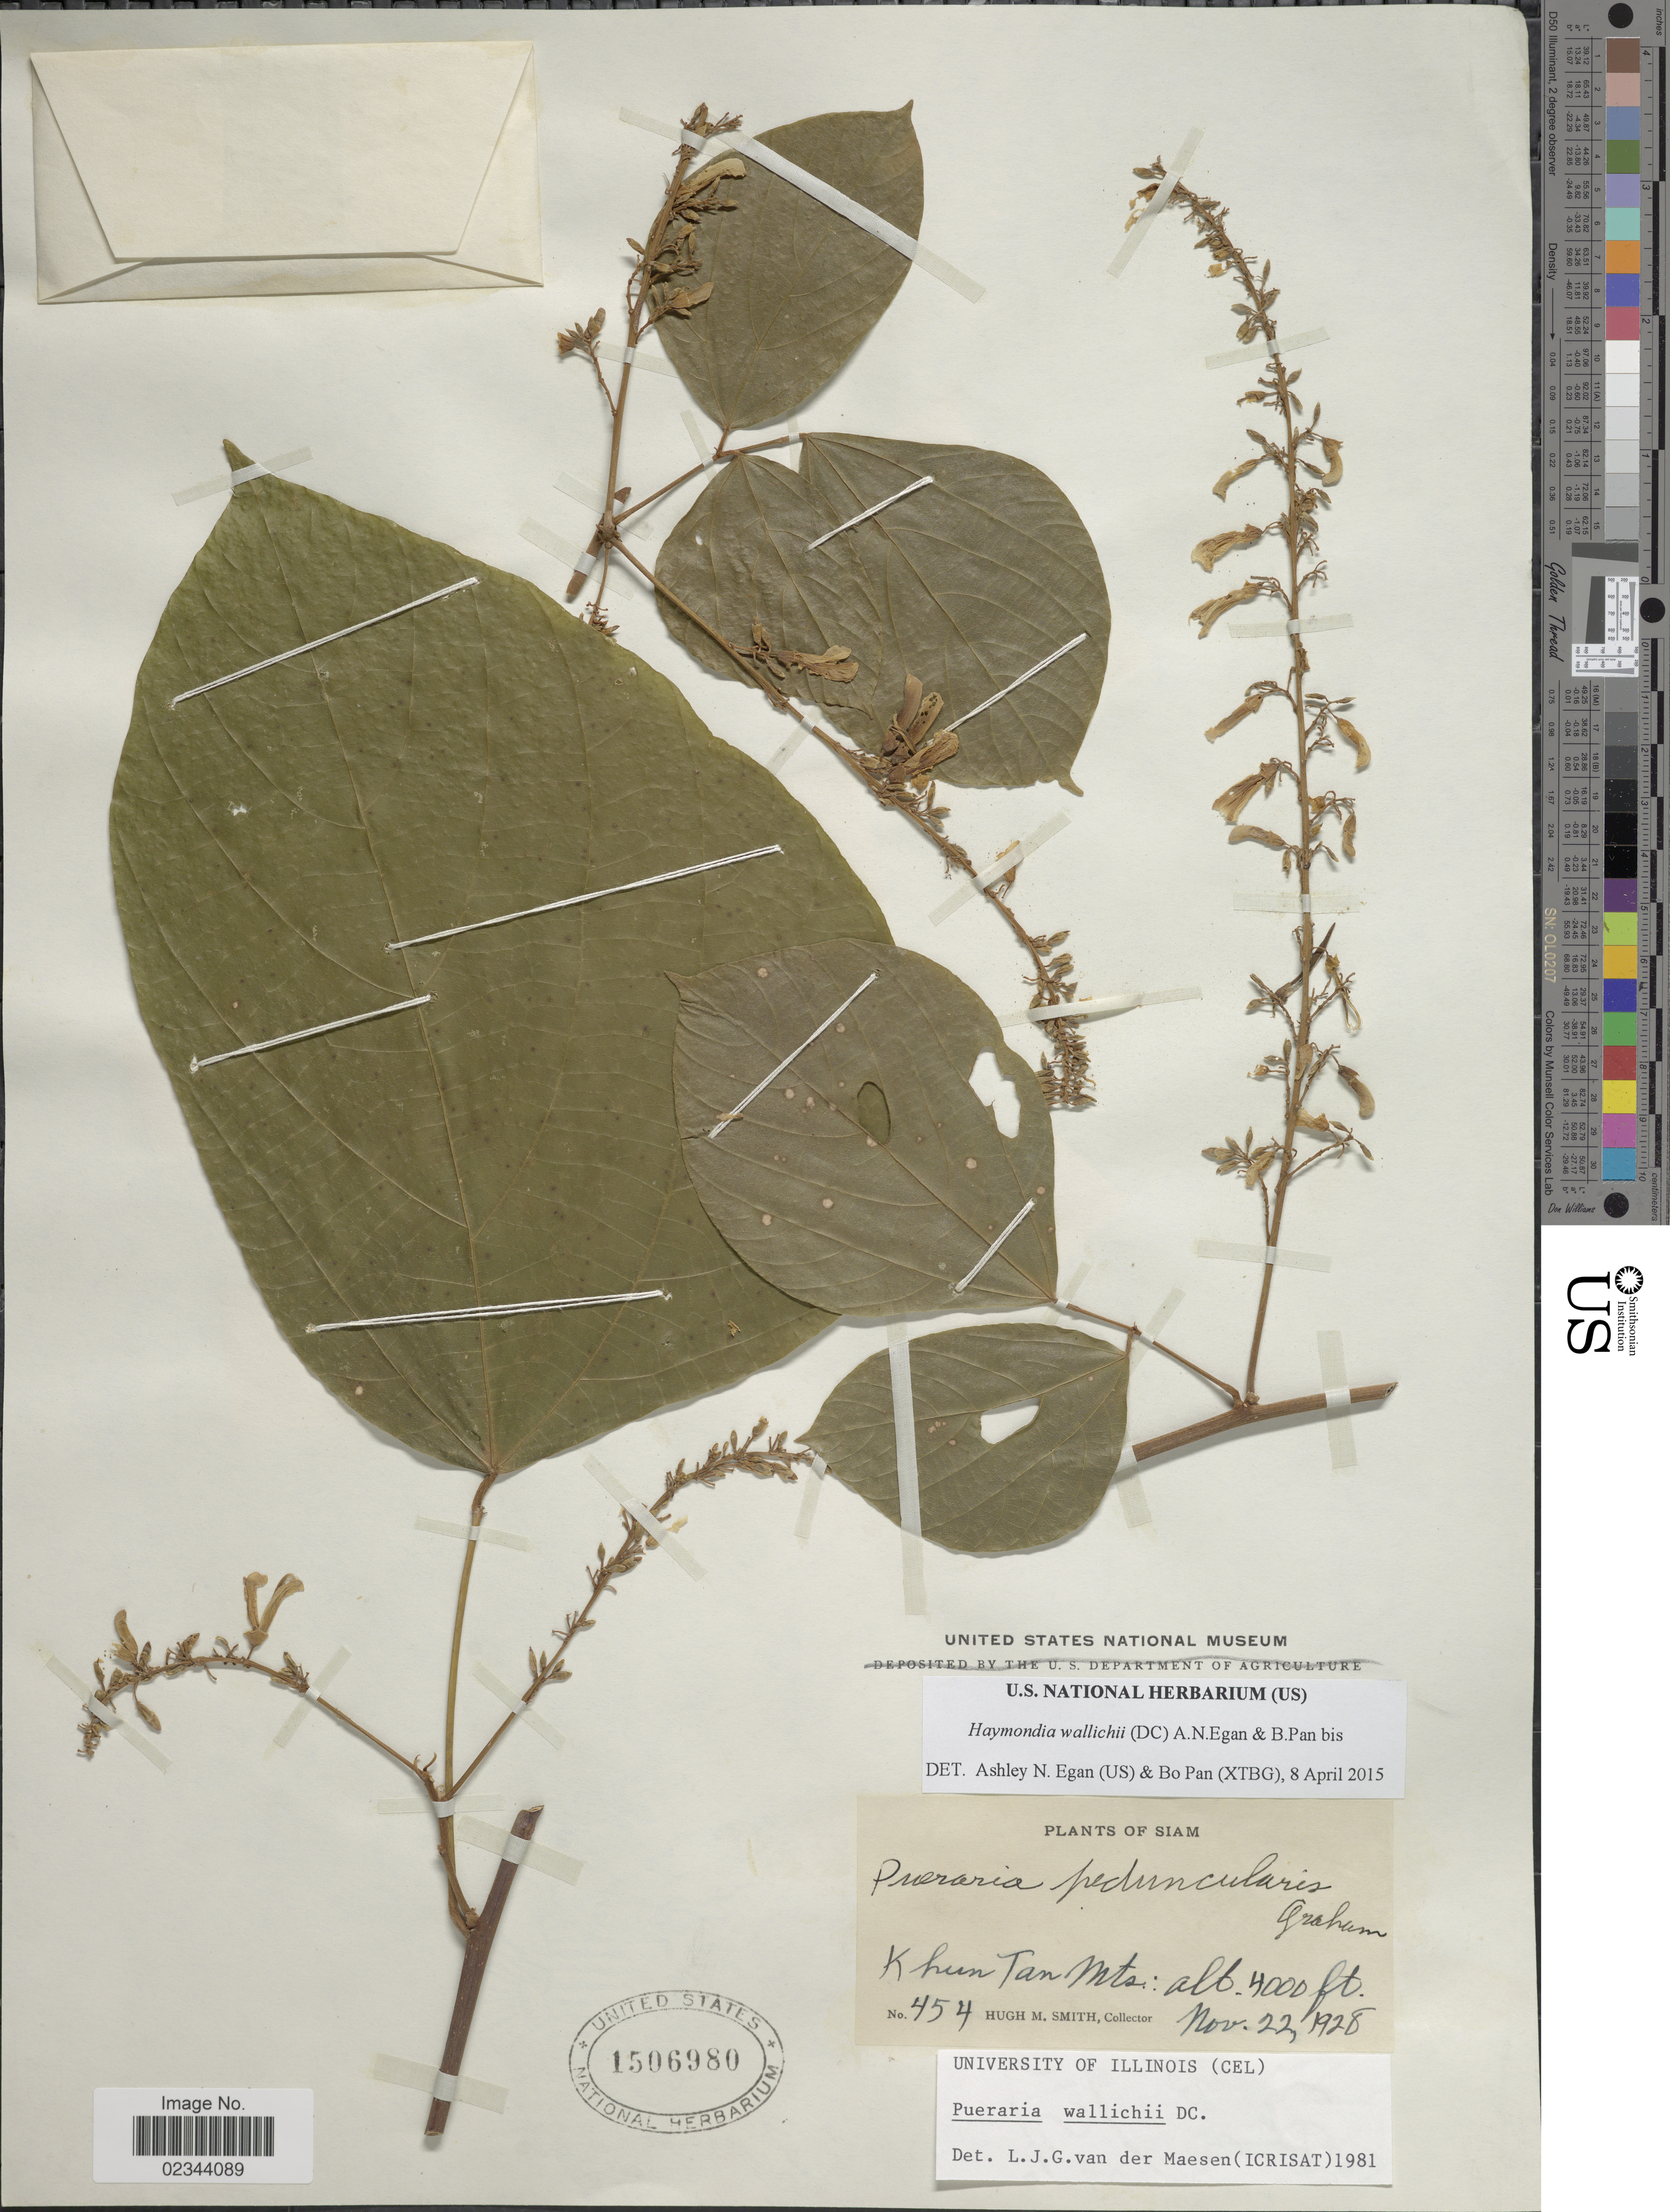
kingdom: Plantae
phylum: Tracheophyta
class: Magnoliopsida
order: Fabales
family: Fabaceae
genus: Haymondia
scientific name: Haymondia wallichii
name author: (DC.) A.N. Egan & B. Pan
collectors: H. M. Smith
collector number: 454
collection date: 1928-11-22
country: Thailand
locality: Siam. Khun Tan Mts.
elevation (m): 1219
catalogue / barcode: US 1506980